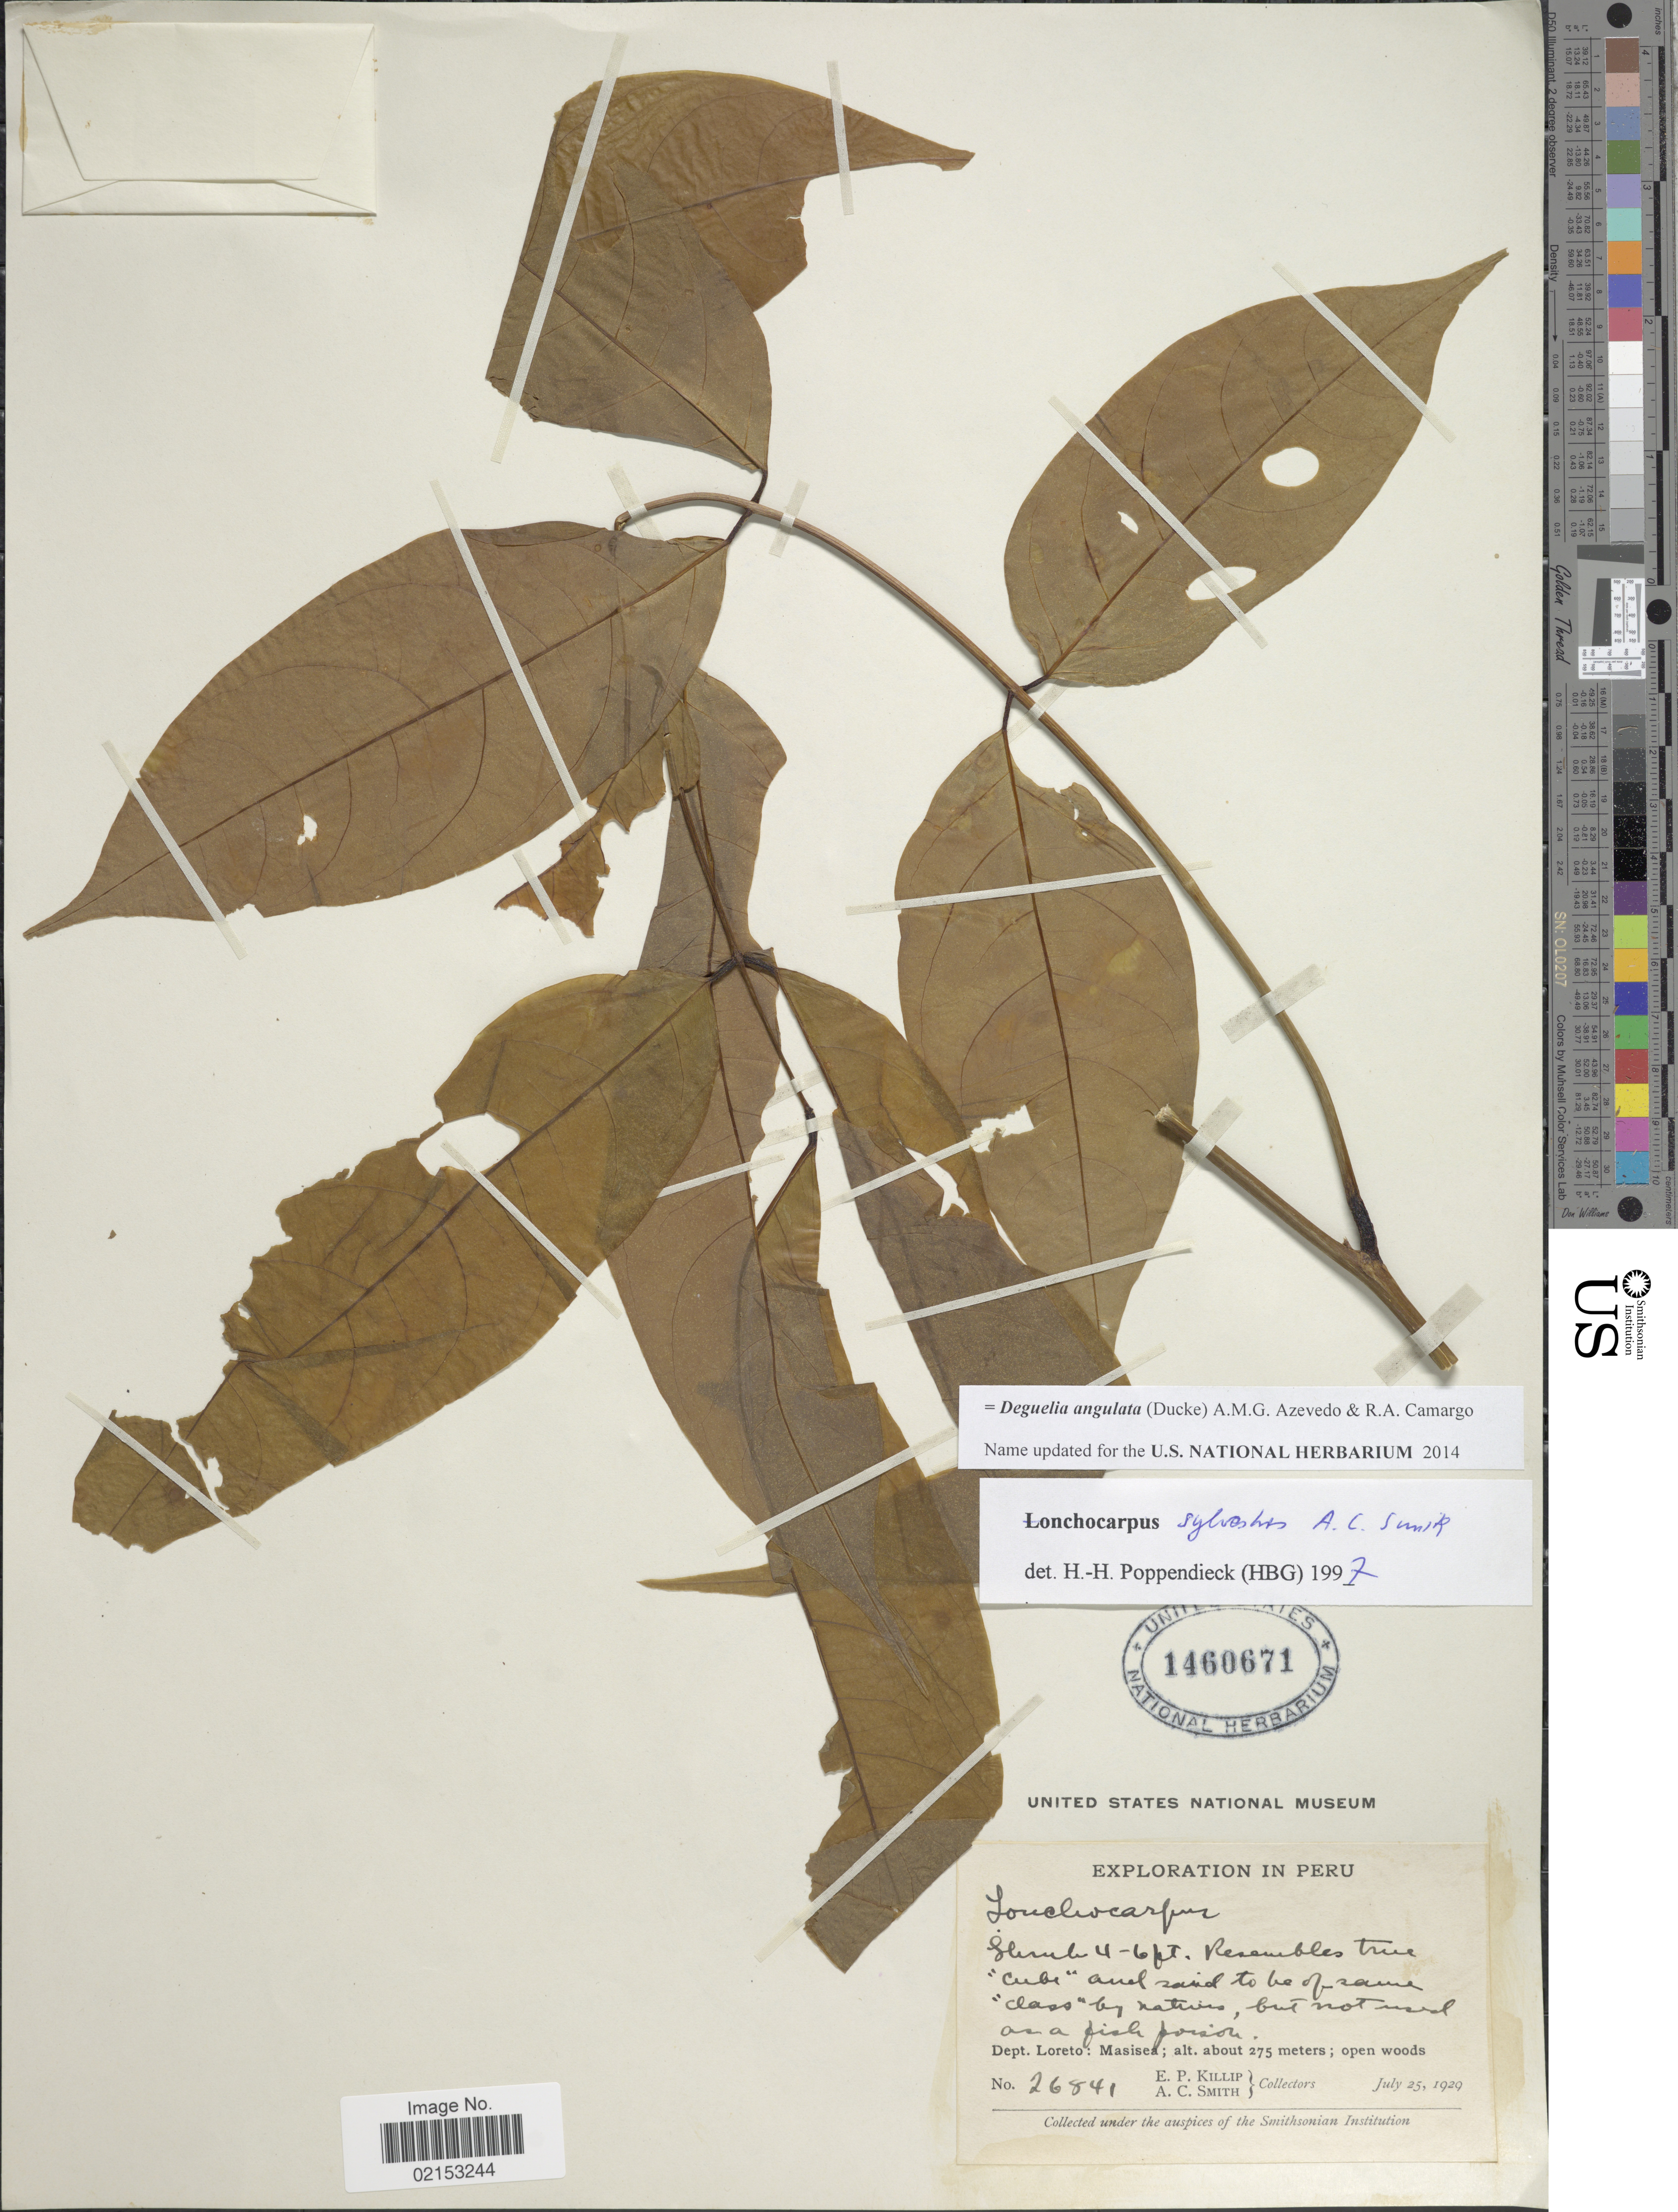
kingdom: Plantae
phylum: Tracheophyta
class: Magnoliopsida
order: Fabales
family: Fabaceae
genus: Deguelia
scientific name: Deguelia angulata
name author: (Ducke) A.M.G. Azevedo & R.A. Camargo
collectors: E. P. Killip & A. C. Smith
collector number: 26841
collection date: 1929-07-25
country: Peru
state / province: Loreto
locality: Masisea, open woods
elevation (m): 275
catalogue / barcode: US 1460671